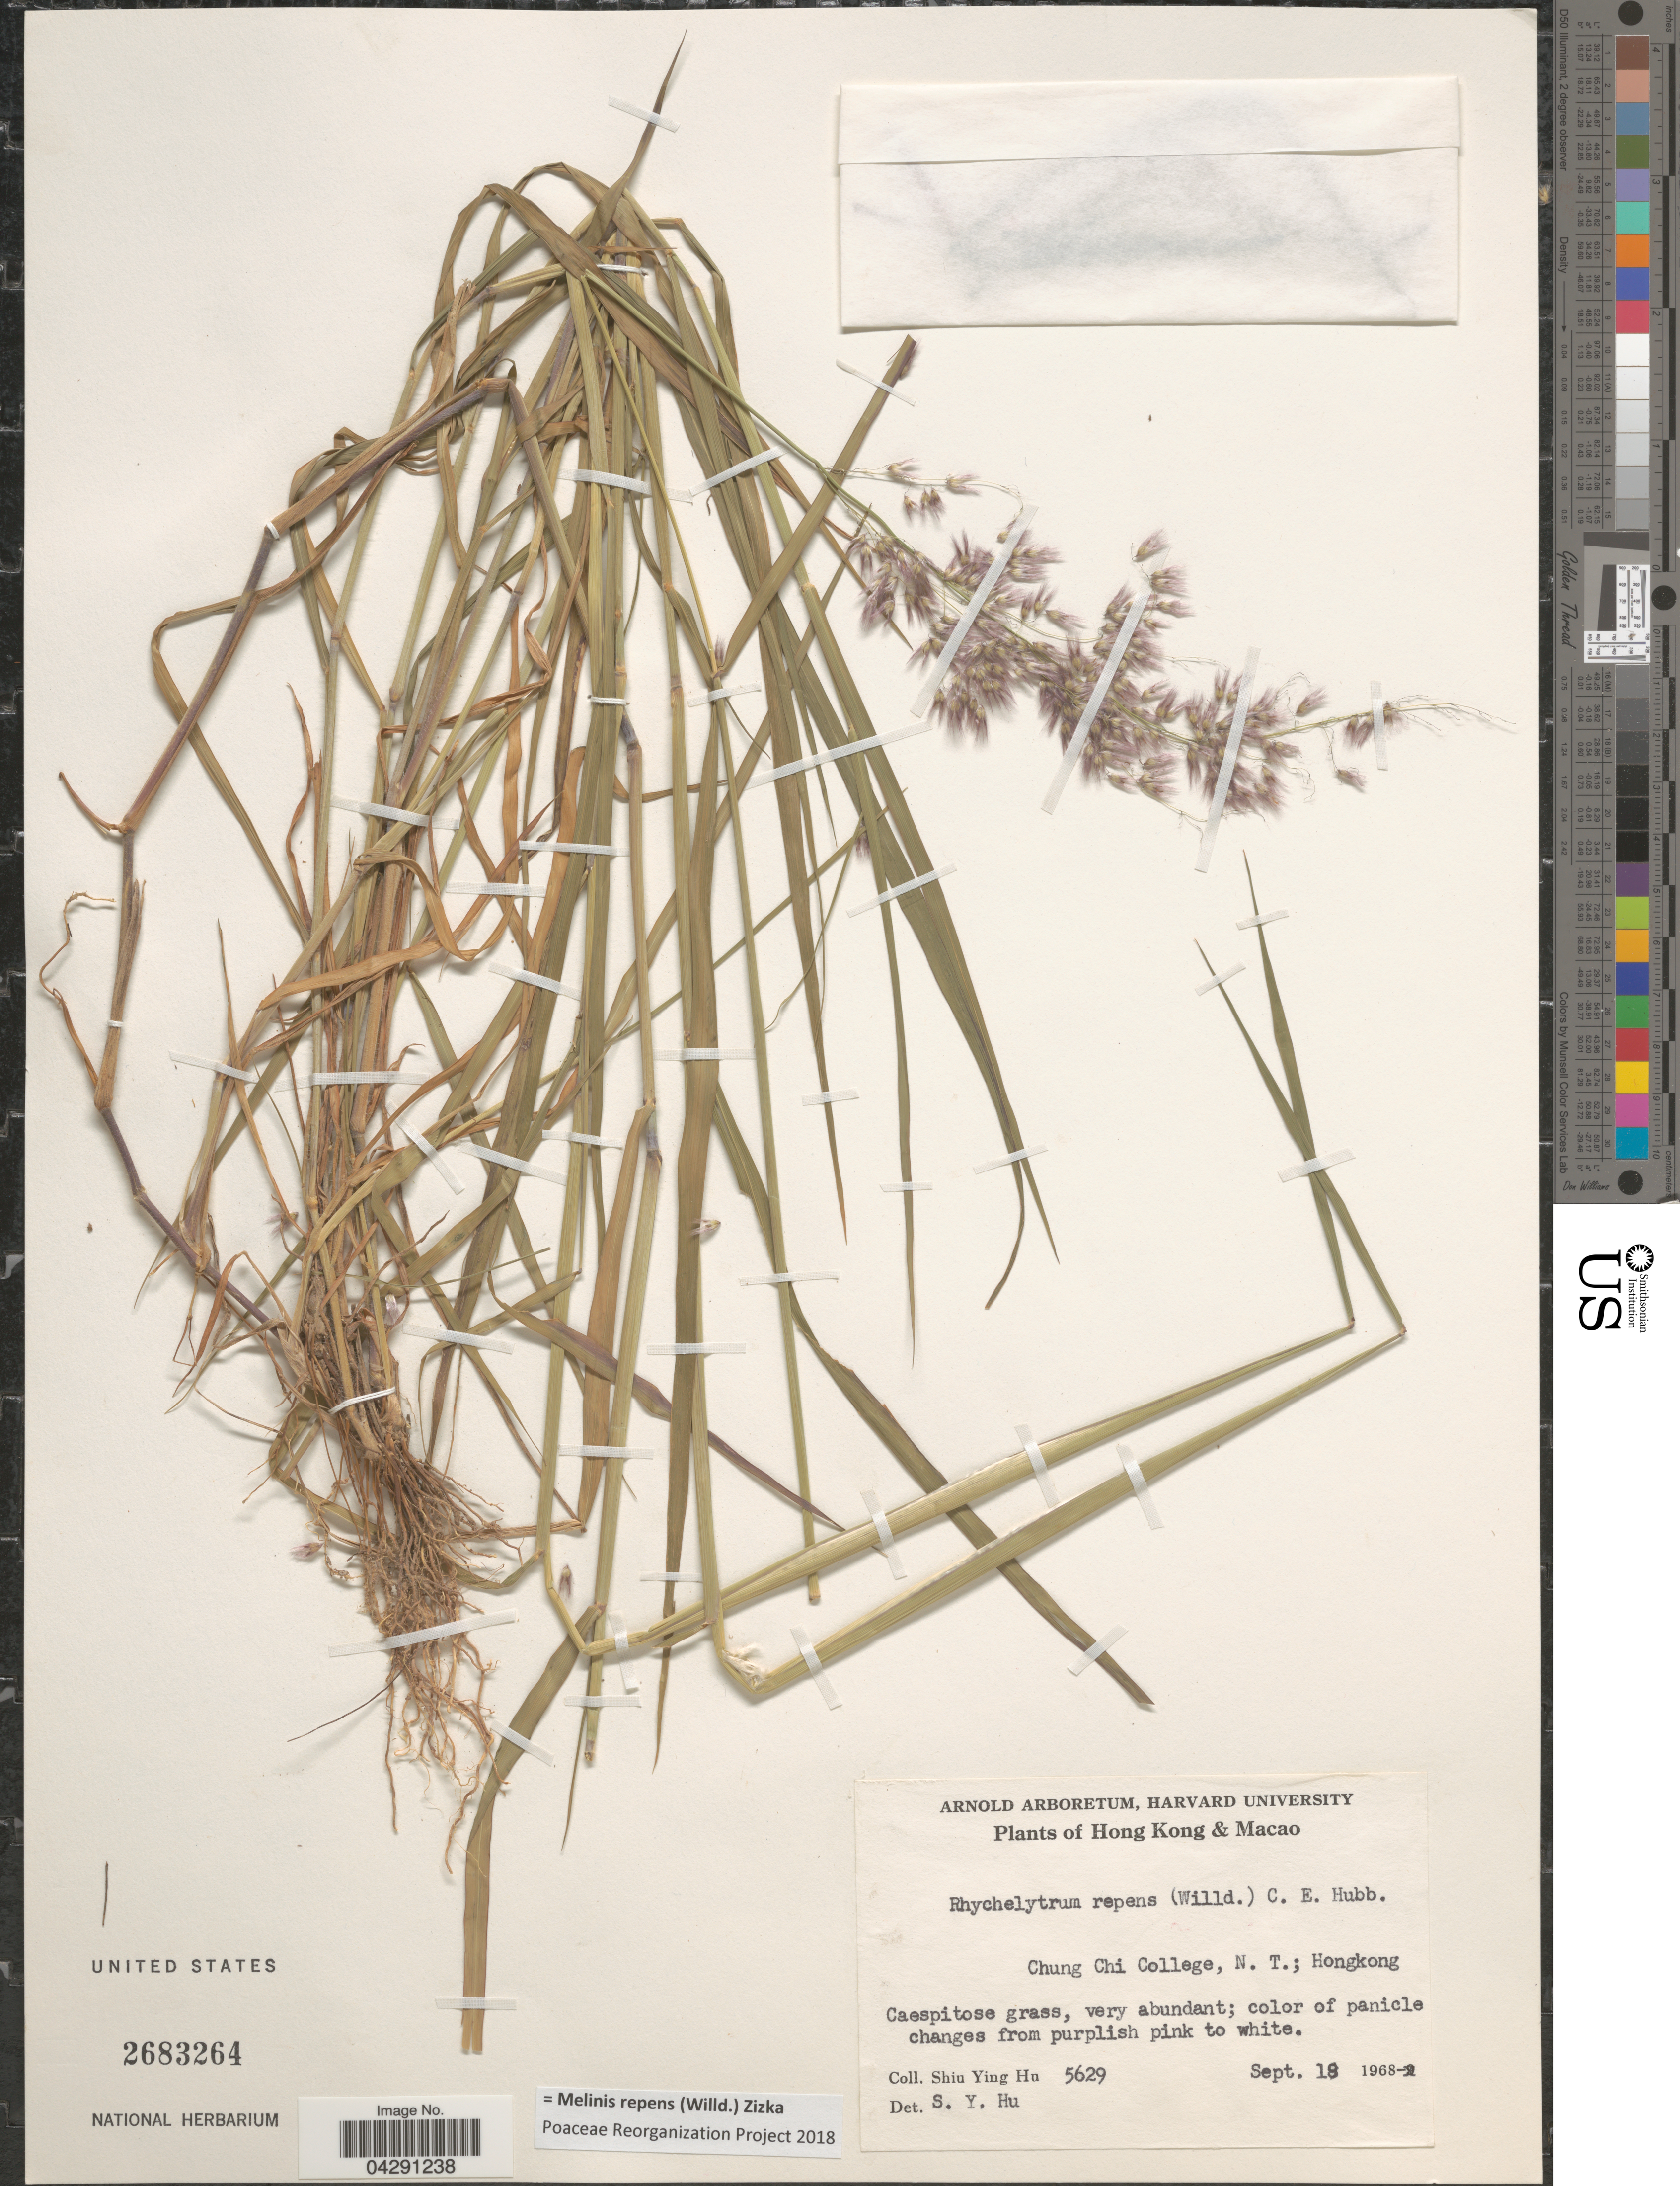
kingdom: Plantae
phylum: Tracheophyta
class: Liliopsida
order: Poales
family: Poaceae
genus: Melinis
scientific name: Melinis repens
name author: (Willd.) Zizka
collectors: S. Y. Hu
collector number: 5629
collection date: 1968-09-18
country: China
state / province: Hong Kong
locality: Macao. Chung Chi College, N. T.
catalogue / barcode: US 2683264